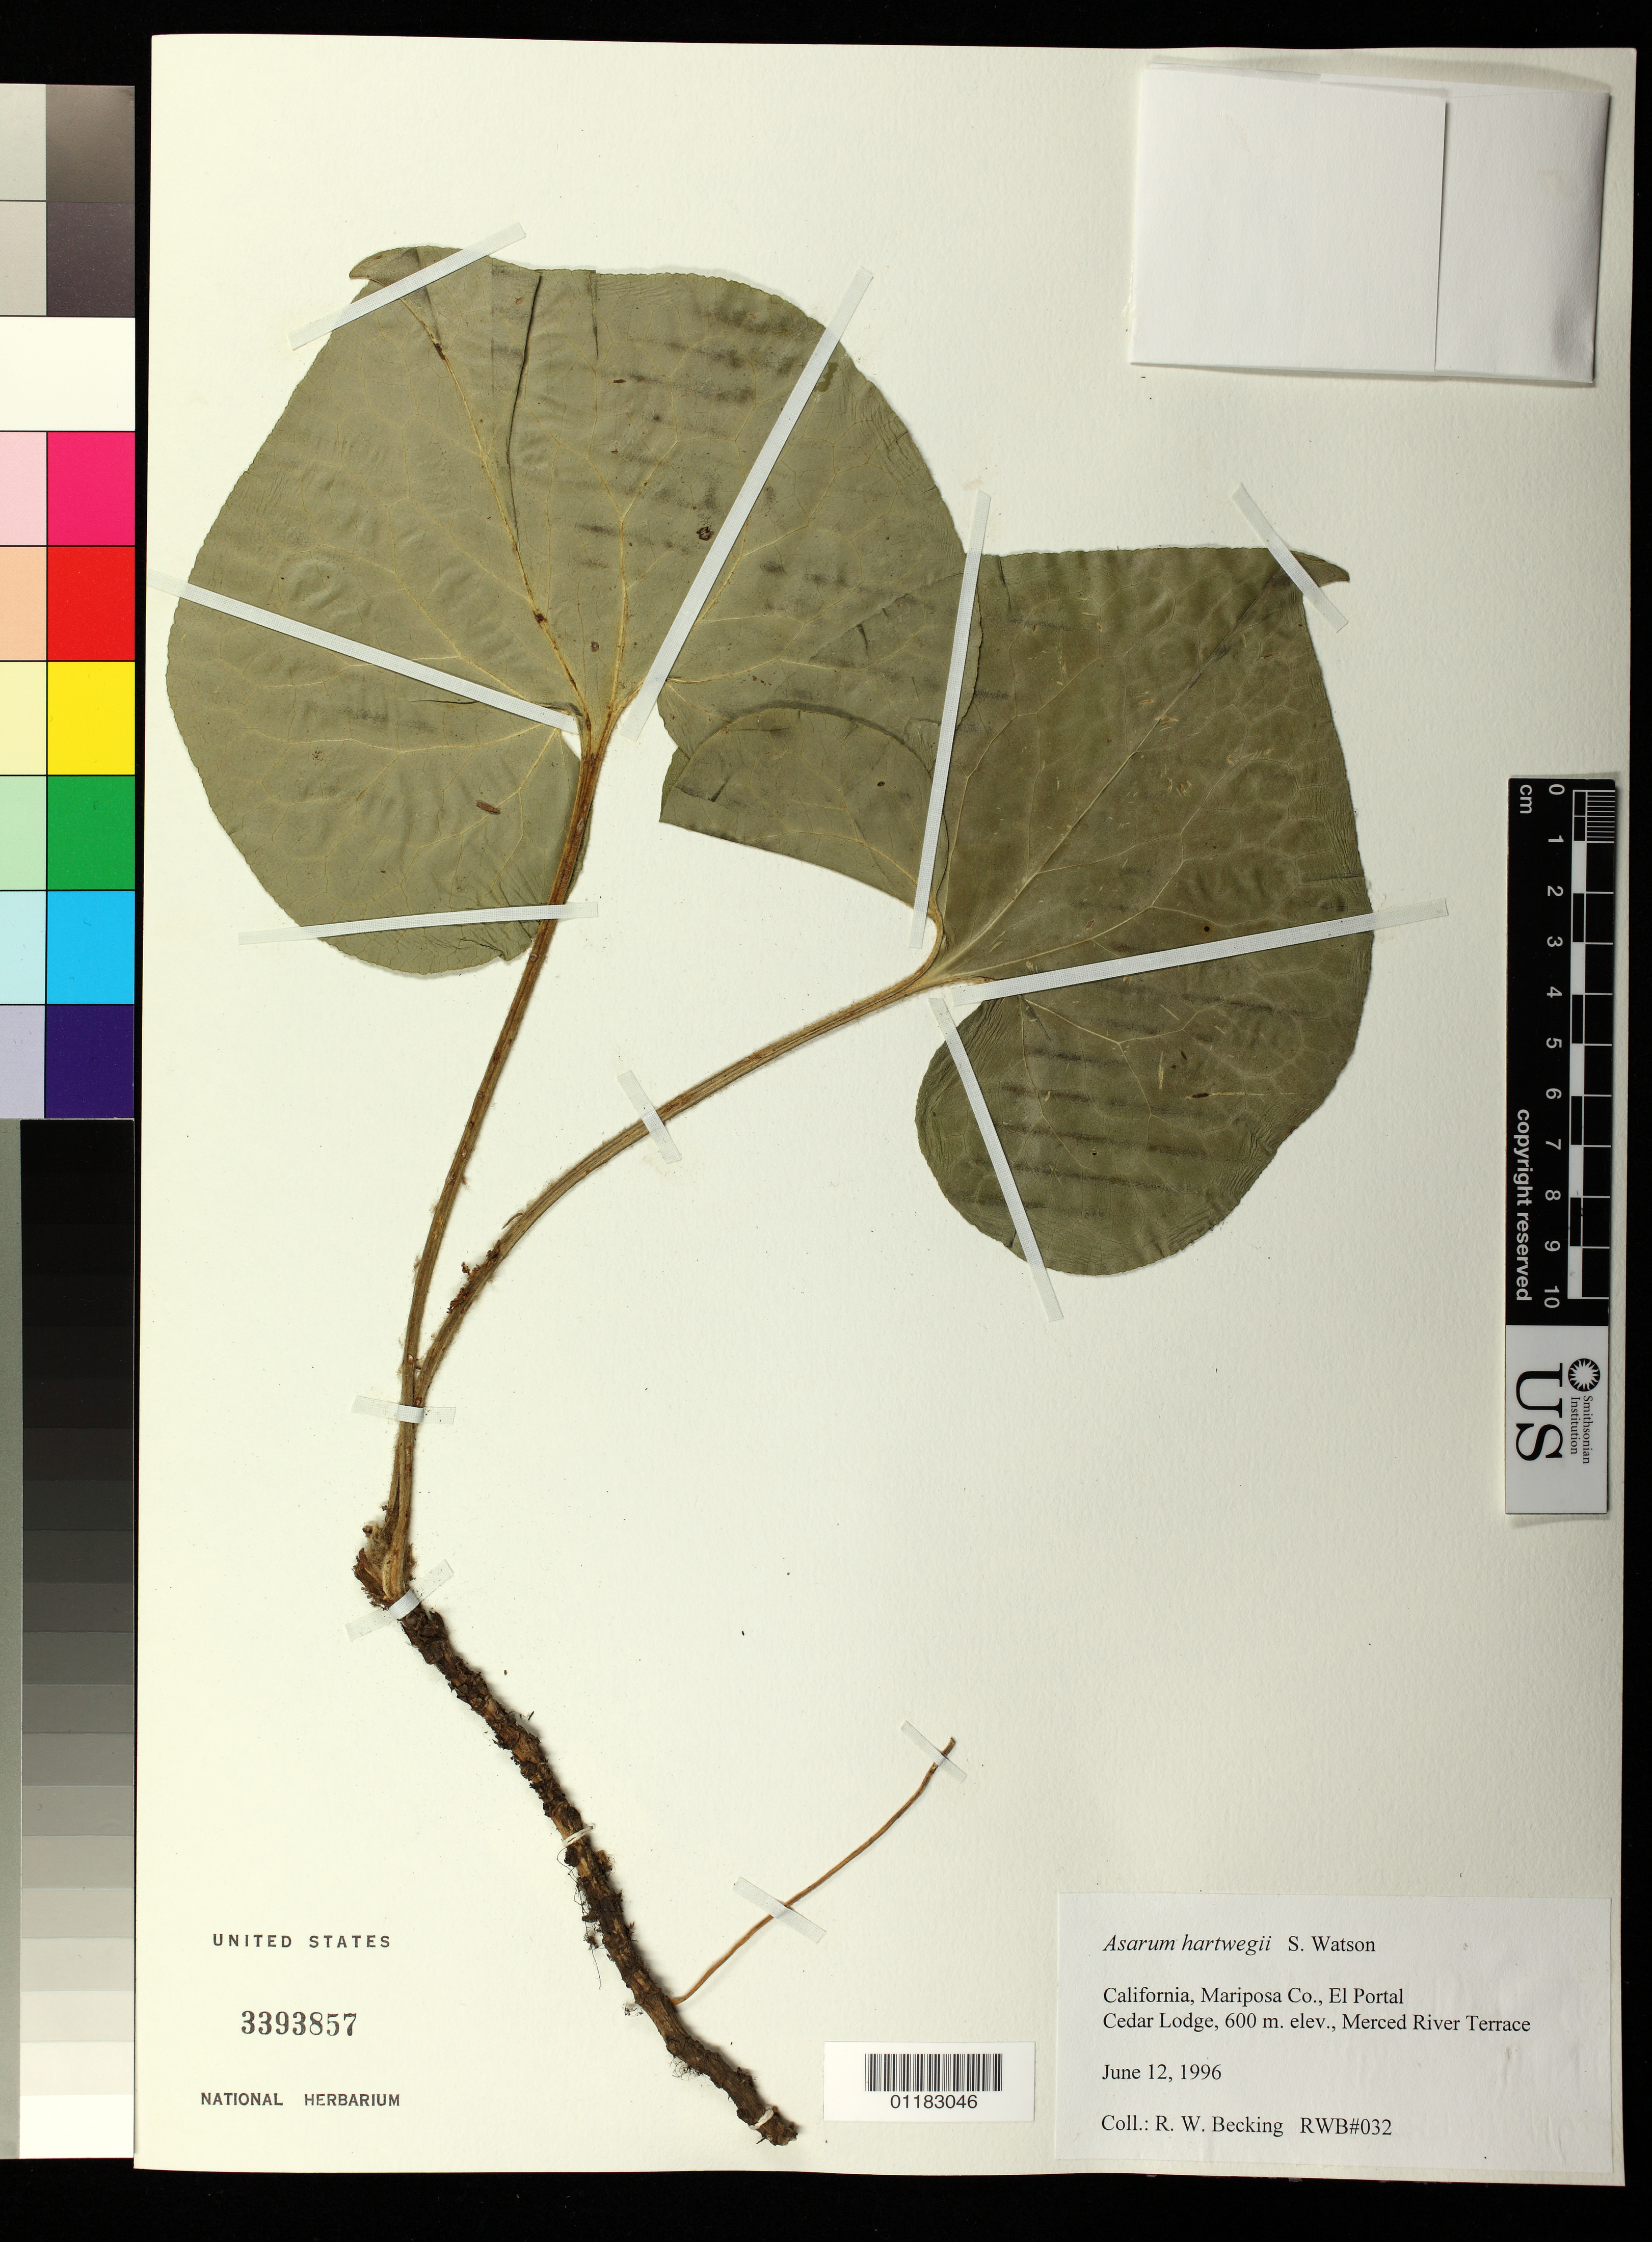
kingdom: Plantae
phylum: Tracheophyta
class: Magnoliopsida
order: Piperales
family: Aristolochiaceae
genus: Asarum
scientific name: Asarum caudatum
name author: Lindl.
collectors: R. Becking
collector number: RWB#032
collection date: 1996-06-12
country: United States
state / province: California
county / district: Mariposa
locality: Mariposa Co., El Portal Cedar Lodge, Merced River Terrace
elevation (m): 600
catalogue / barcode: US 3393857